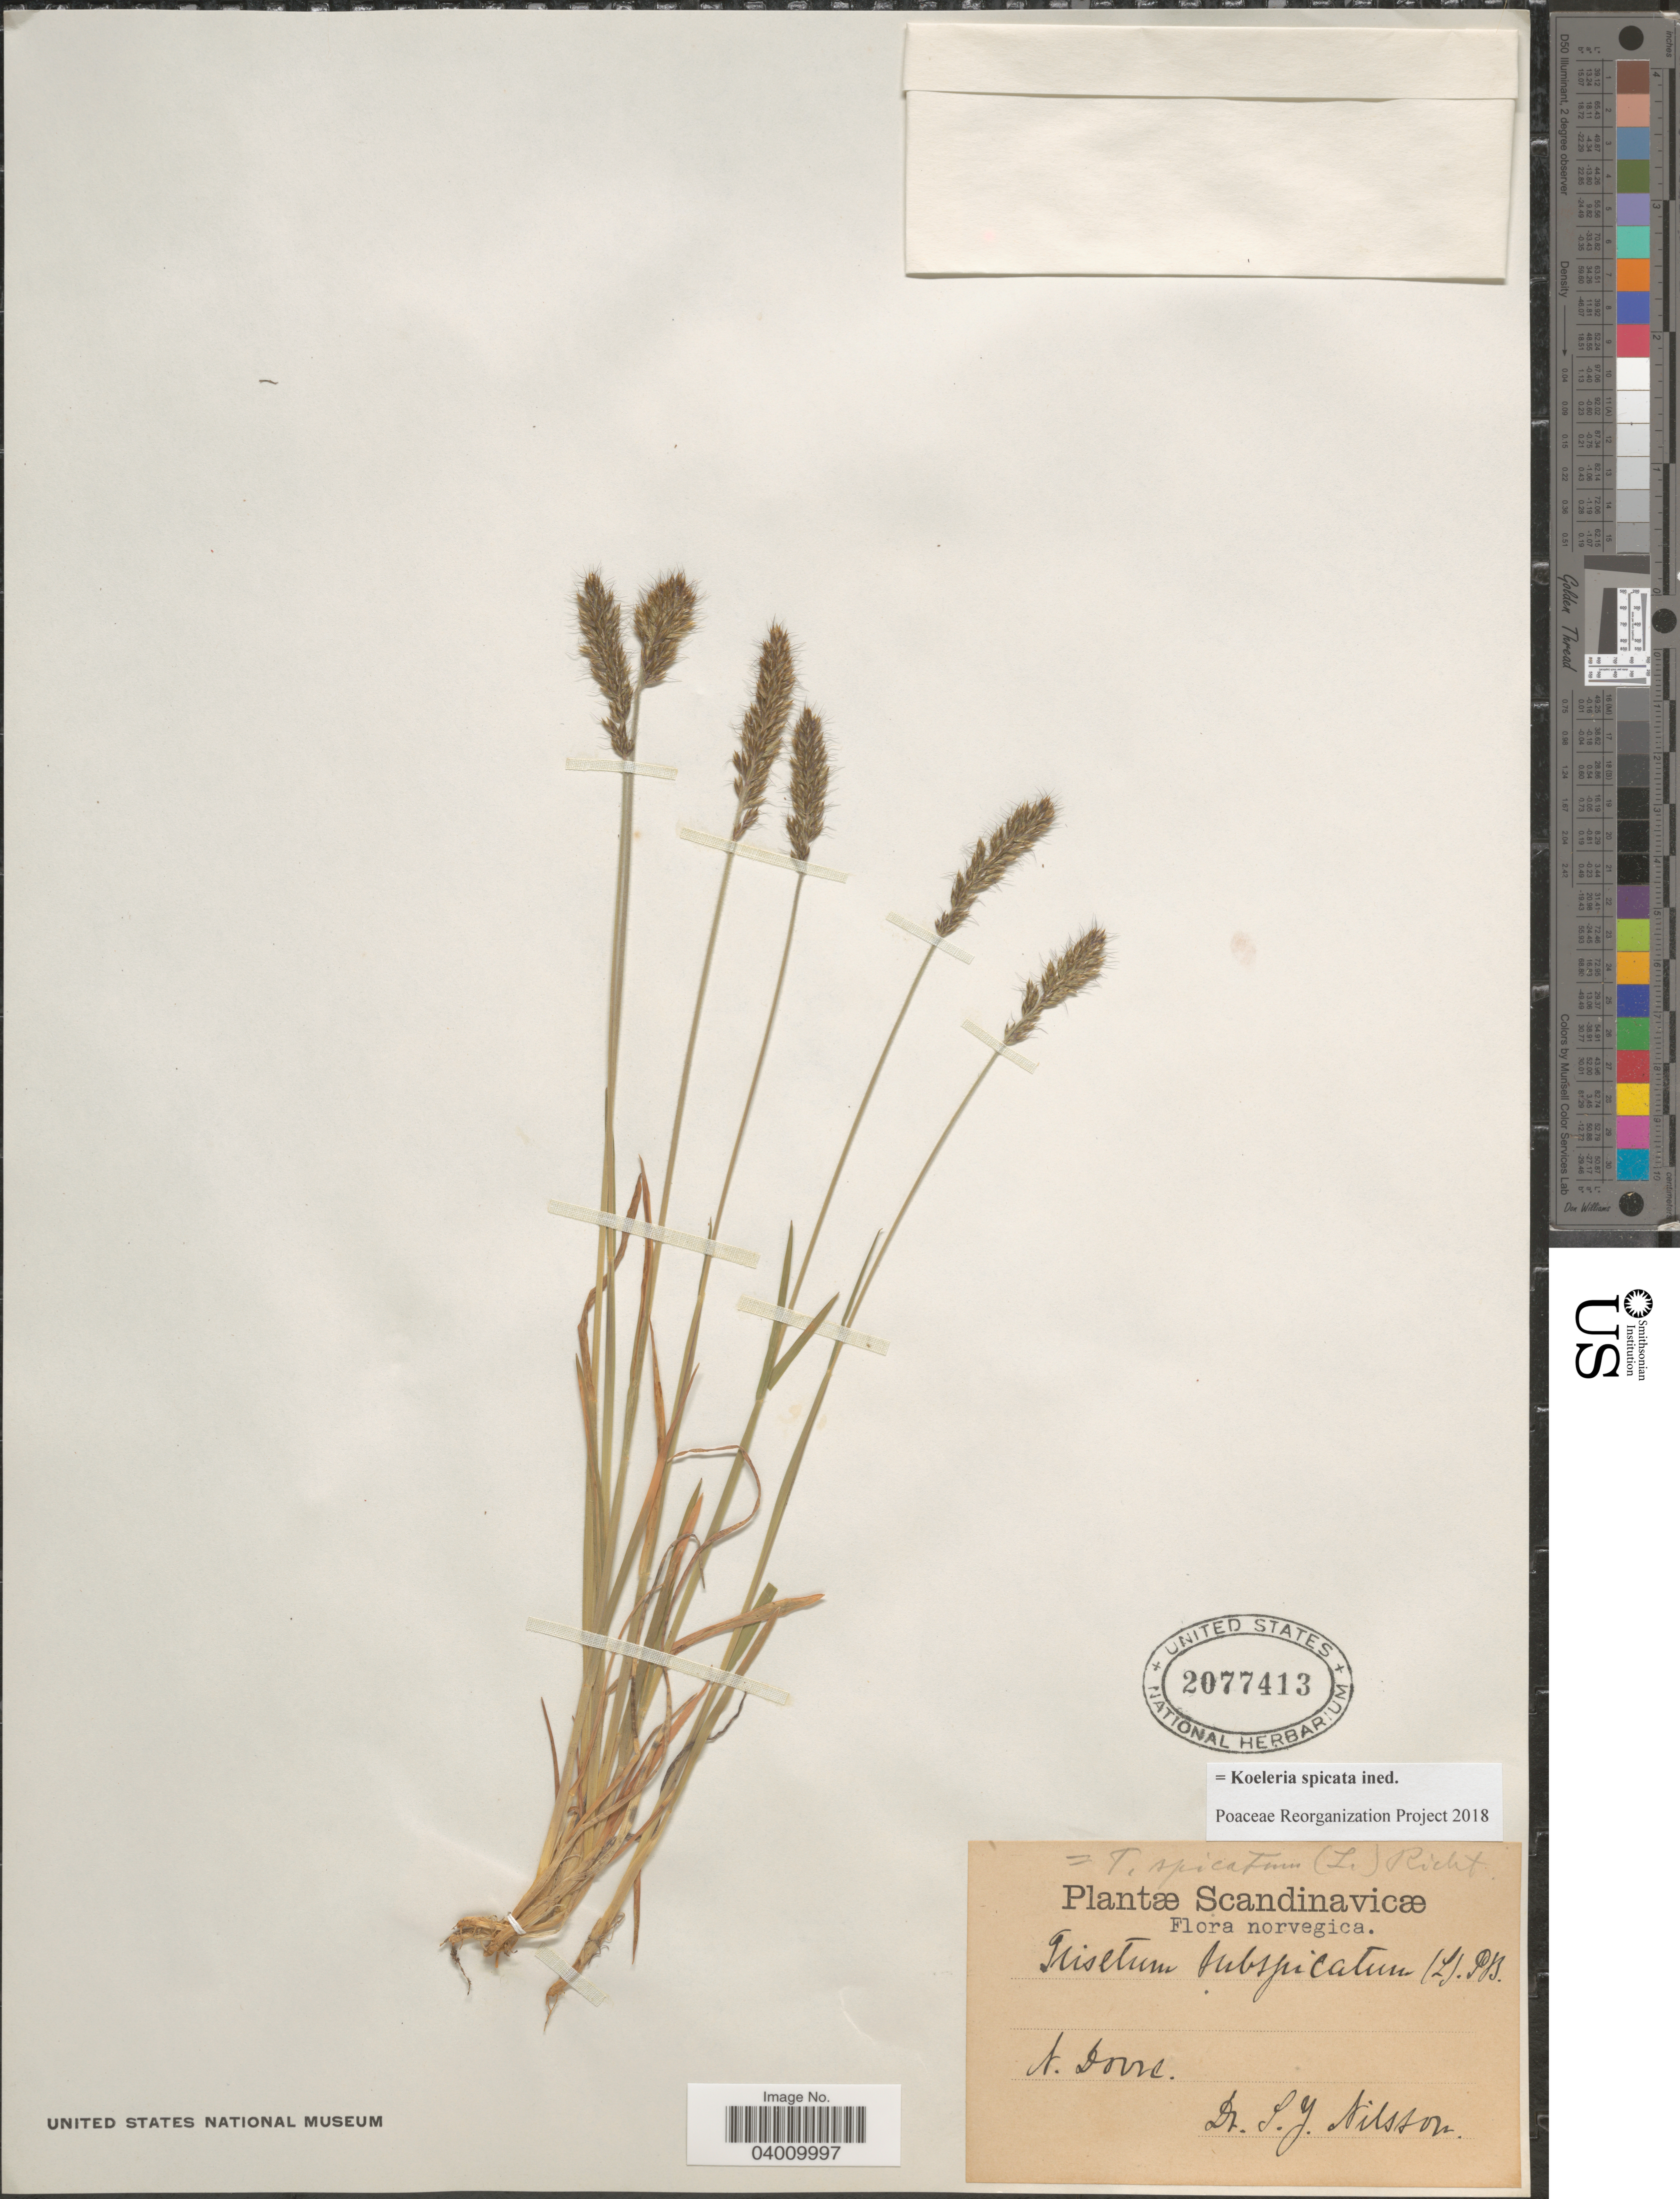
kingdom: Plantae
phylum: Tracheophyta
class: Liliopsida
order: Poales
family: Poaceae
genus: Koeleria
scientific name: Koeleria spicata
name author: (L.) Barberá et al.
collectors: S. Nilsson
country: Norway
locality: Scandinavicæ. Norvegica. A. Dovre.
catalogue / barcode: US 2077413